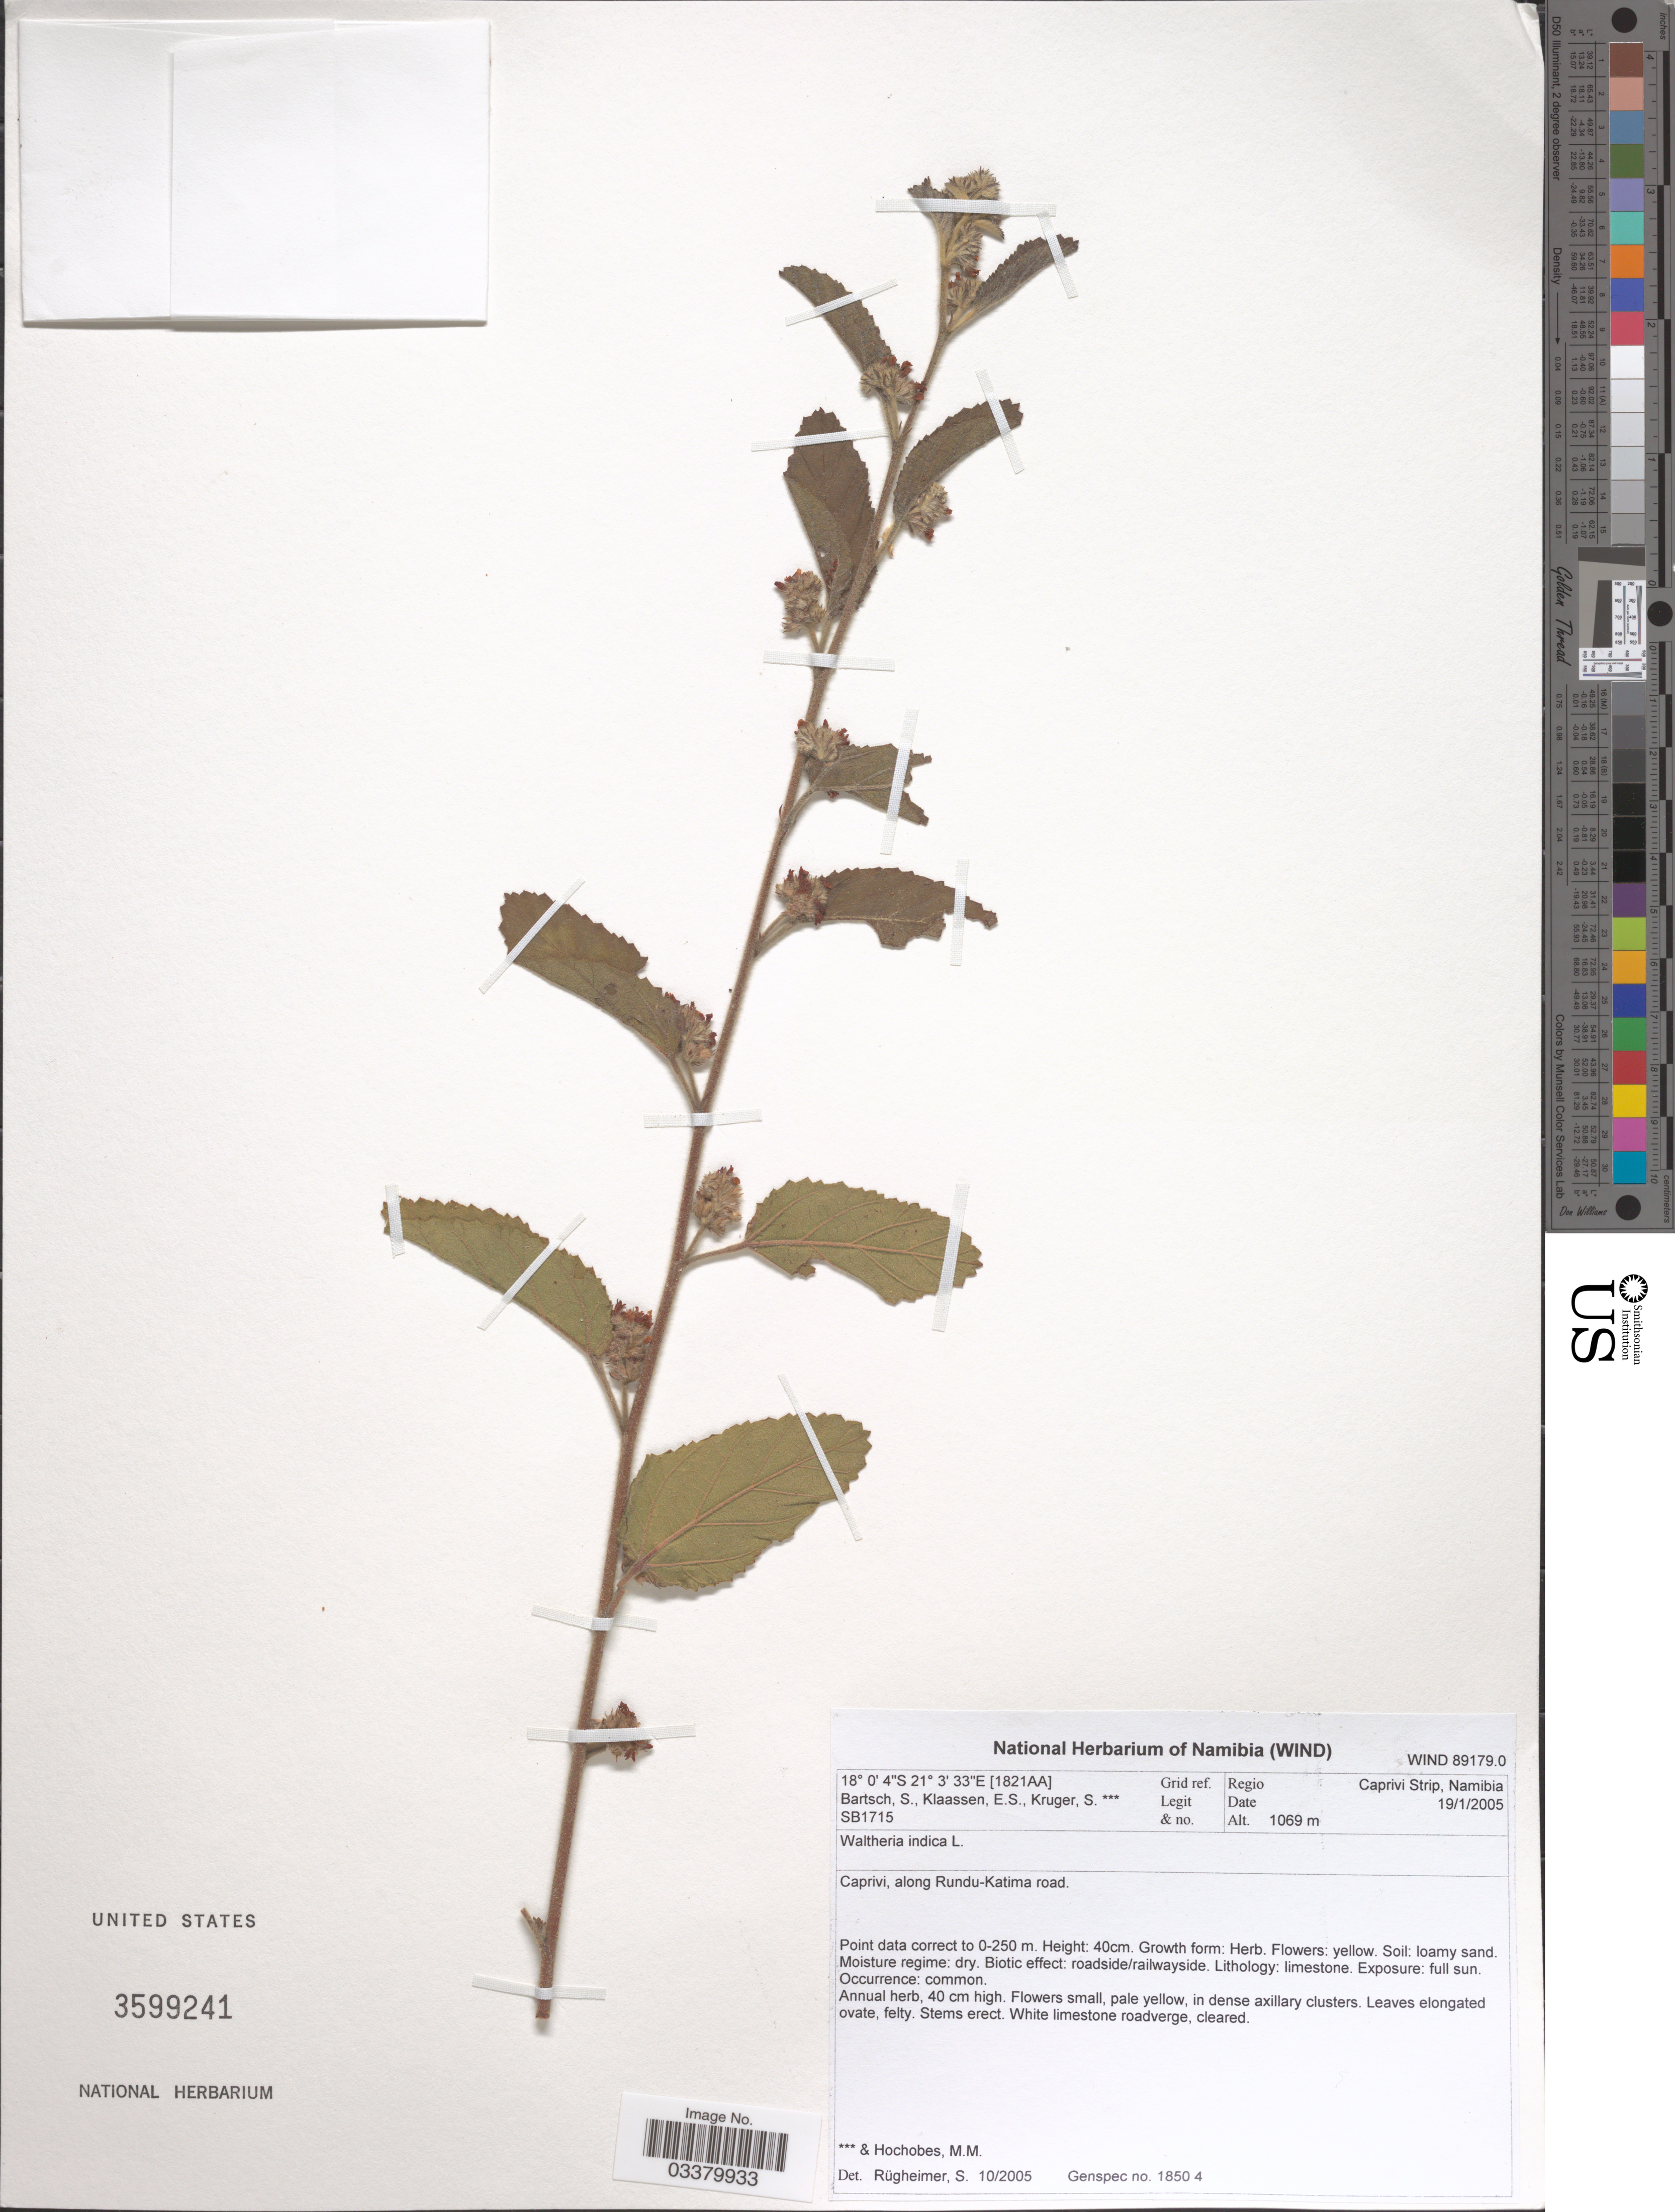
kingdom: Plantae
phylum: Tracheophyta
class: Magnoliopsida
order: Malvales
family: Malvaceae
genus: Waltheria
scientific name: Waltheria indica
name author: L.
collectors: S. Bartsch, E. S. Klaassen, S. Kruger & M. Hochobes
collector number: SB1715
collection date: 2005-01-19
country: Namibia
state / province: Caprivi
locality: [1821AA] Grid ref., Regio Caprivi Strip, Namibia, Caprivi, along Rundu-Katima road.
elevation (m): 1069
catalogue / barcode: US 3599241